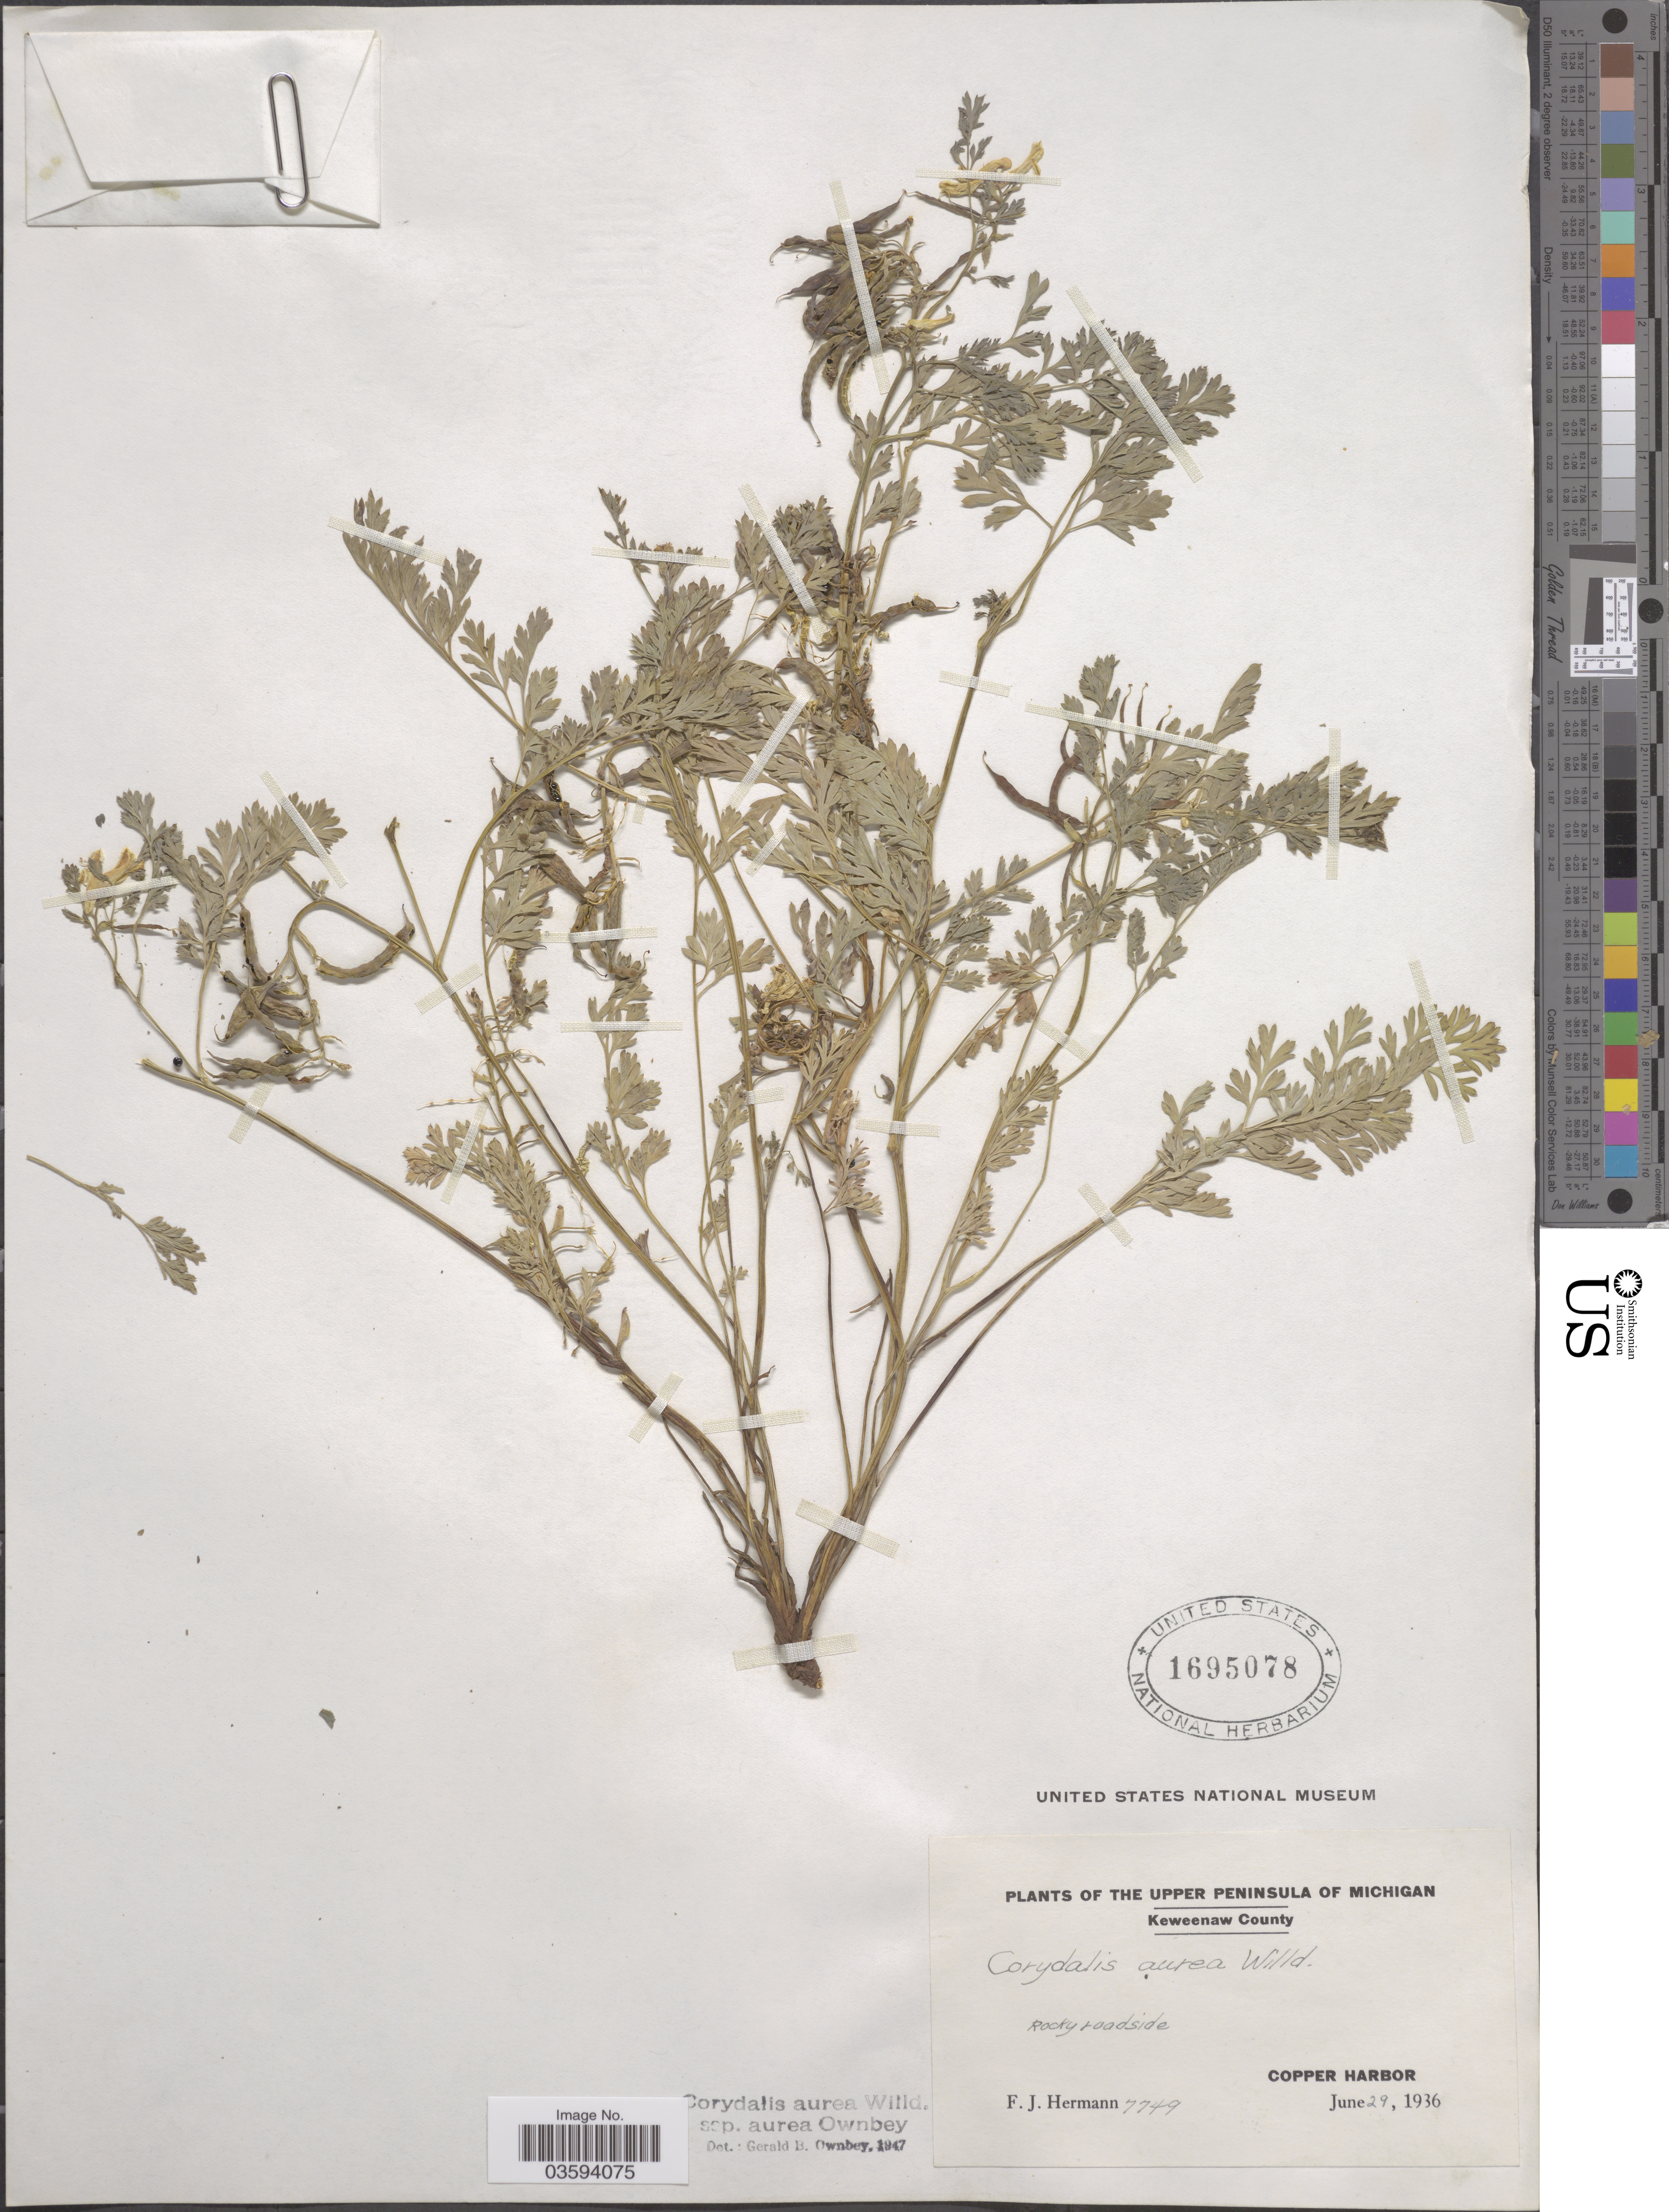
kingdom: Plantae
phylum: Tracheophyta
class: Magnoliopsida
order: Ranunculales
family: Papaveraceae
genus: Corydalis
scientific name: Corydalis aurea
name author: Willd.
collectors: F. J. Hermann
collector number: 7749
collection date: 1936-06-29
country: United States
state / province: Michigan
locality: The Upper Peninsula of Michigan. Keweenaw County. Rocky roadside. Copper Harbor.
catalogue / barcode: US 1695078